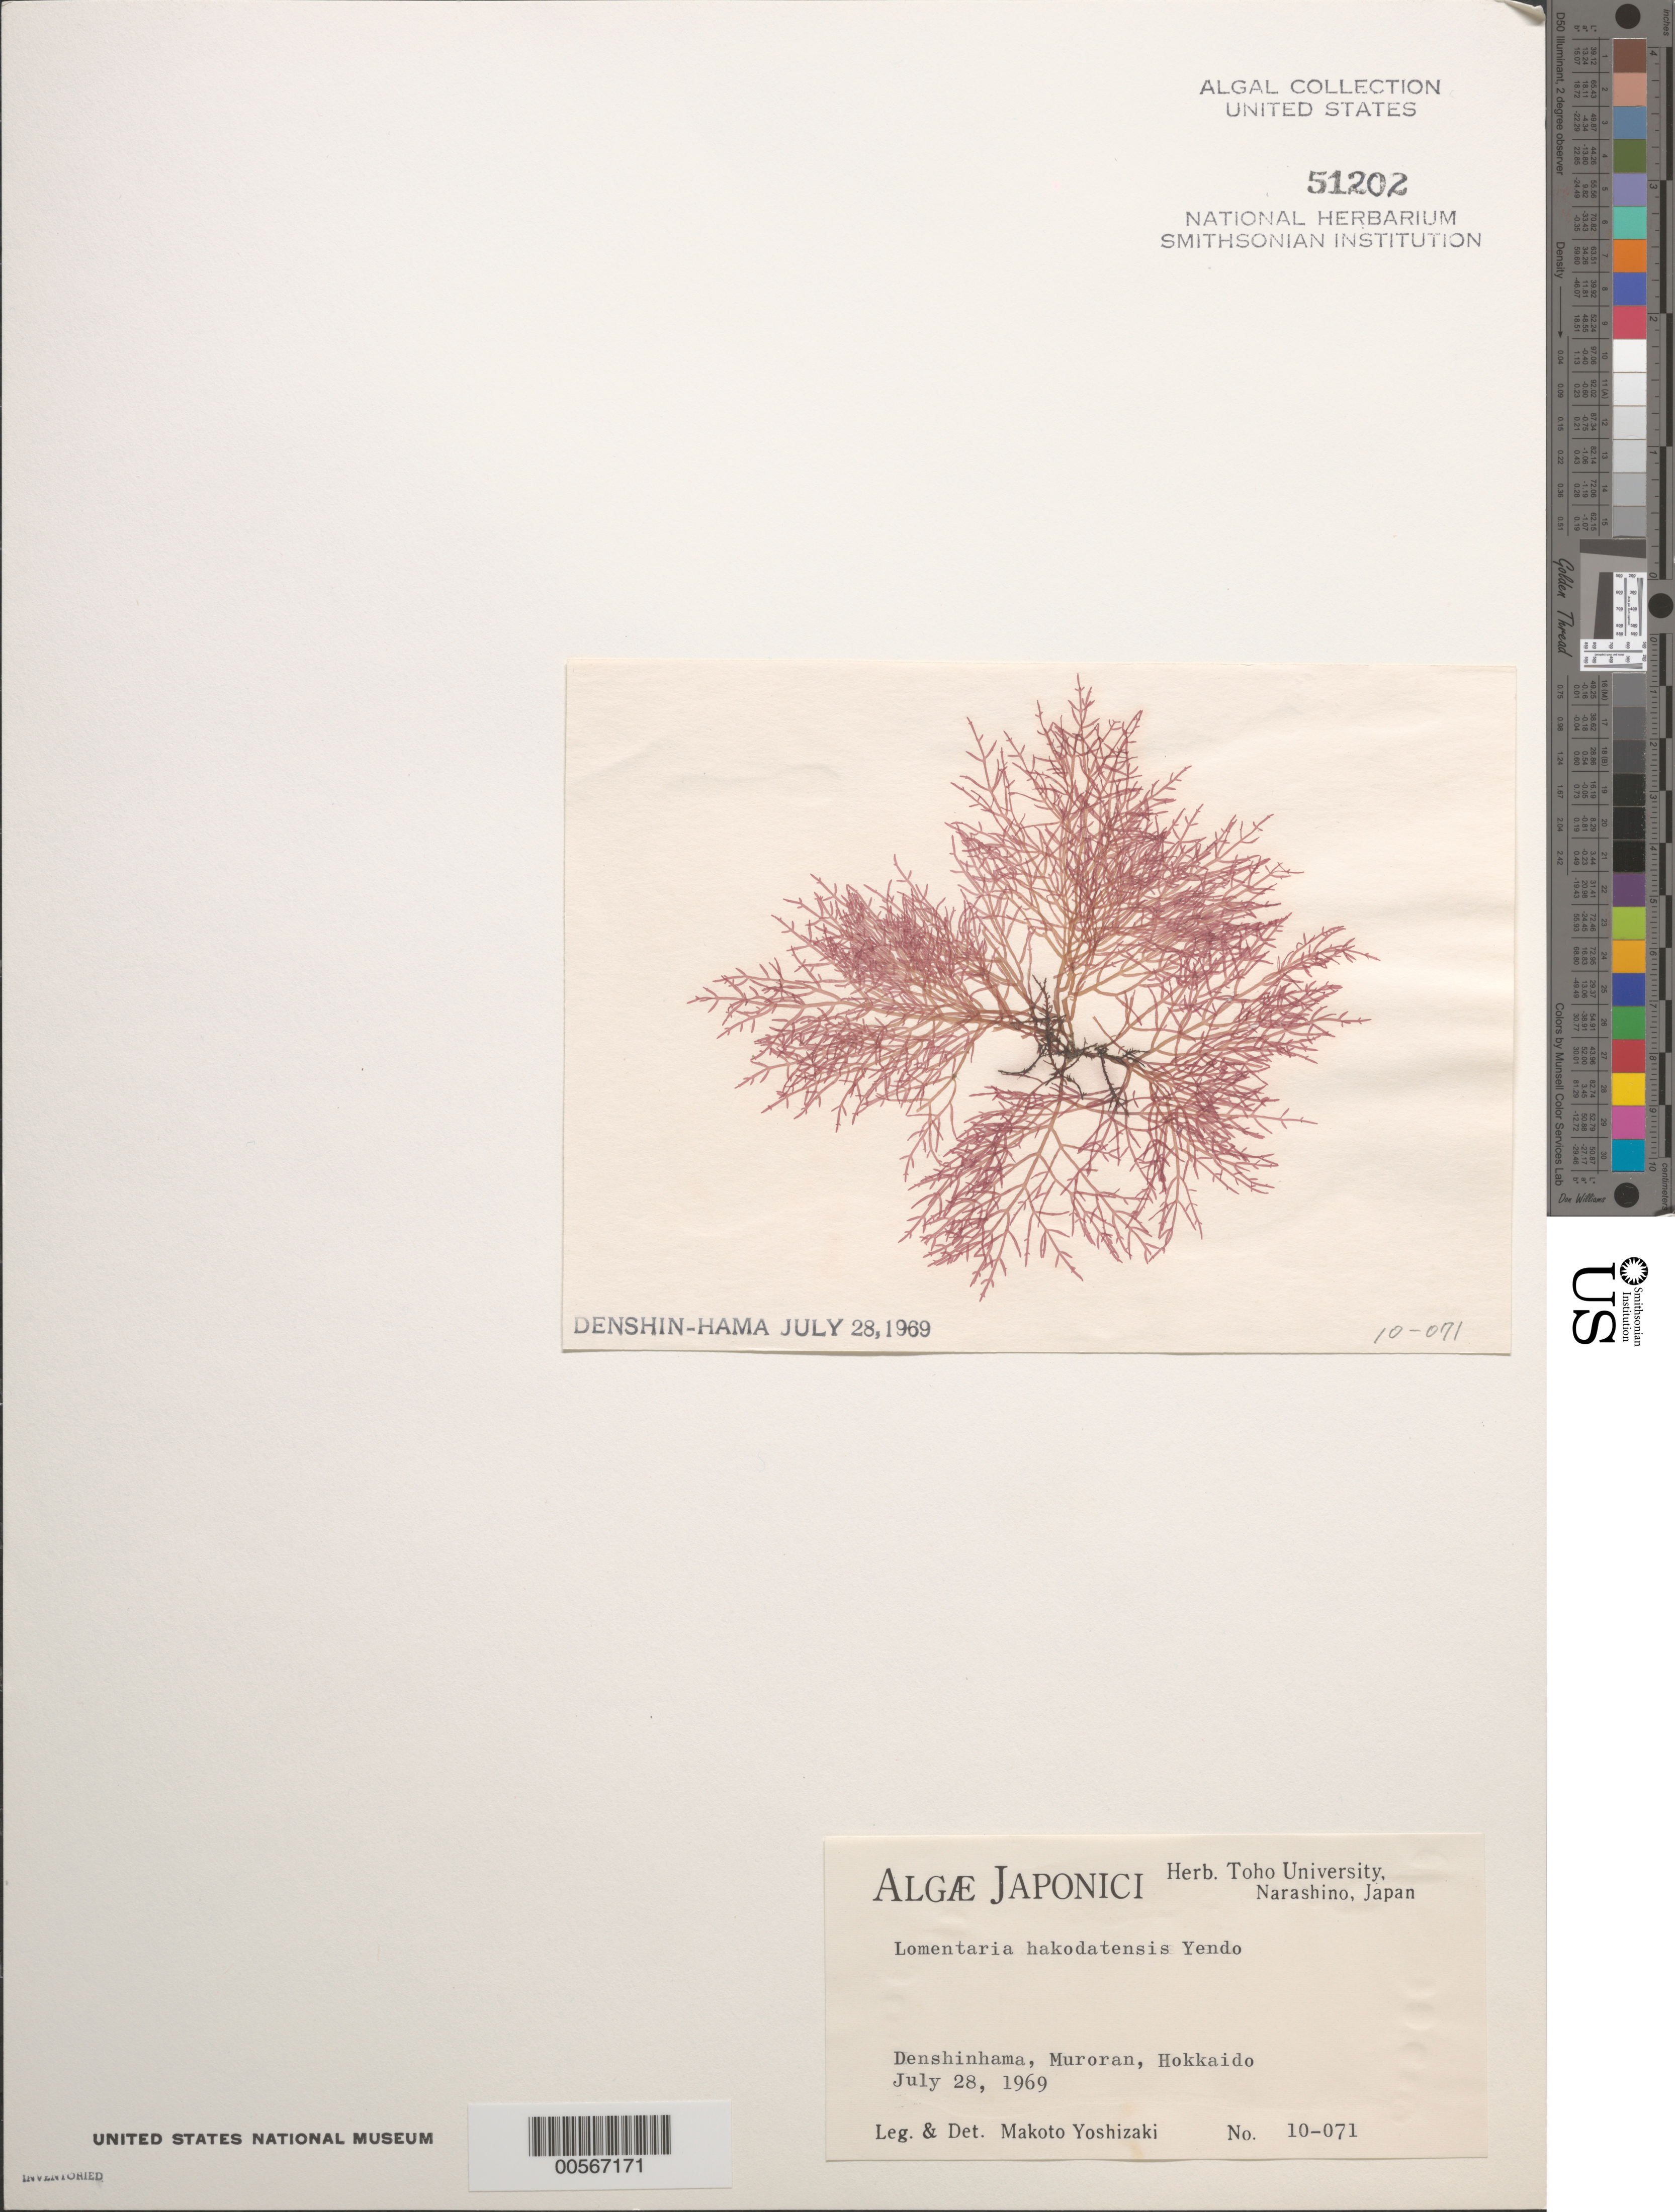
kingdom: Plantae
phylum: Rhodophyta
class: Florideophyceae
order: Rhodymeniales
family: Lomentariaceae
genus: Yendoa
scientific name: Yendoa hakodatensis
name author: (Yendo) Santos et al.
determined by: Algae name updating Project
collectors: M. Yoshizaki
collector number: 10-071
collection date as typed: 28 Jul 1969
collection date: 1969-07-28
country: Japan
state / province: Hokkaido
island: Hokkaido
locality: Denshinhama, Muroran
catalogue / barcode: US 51202